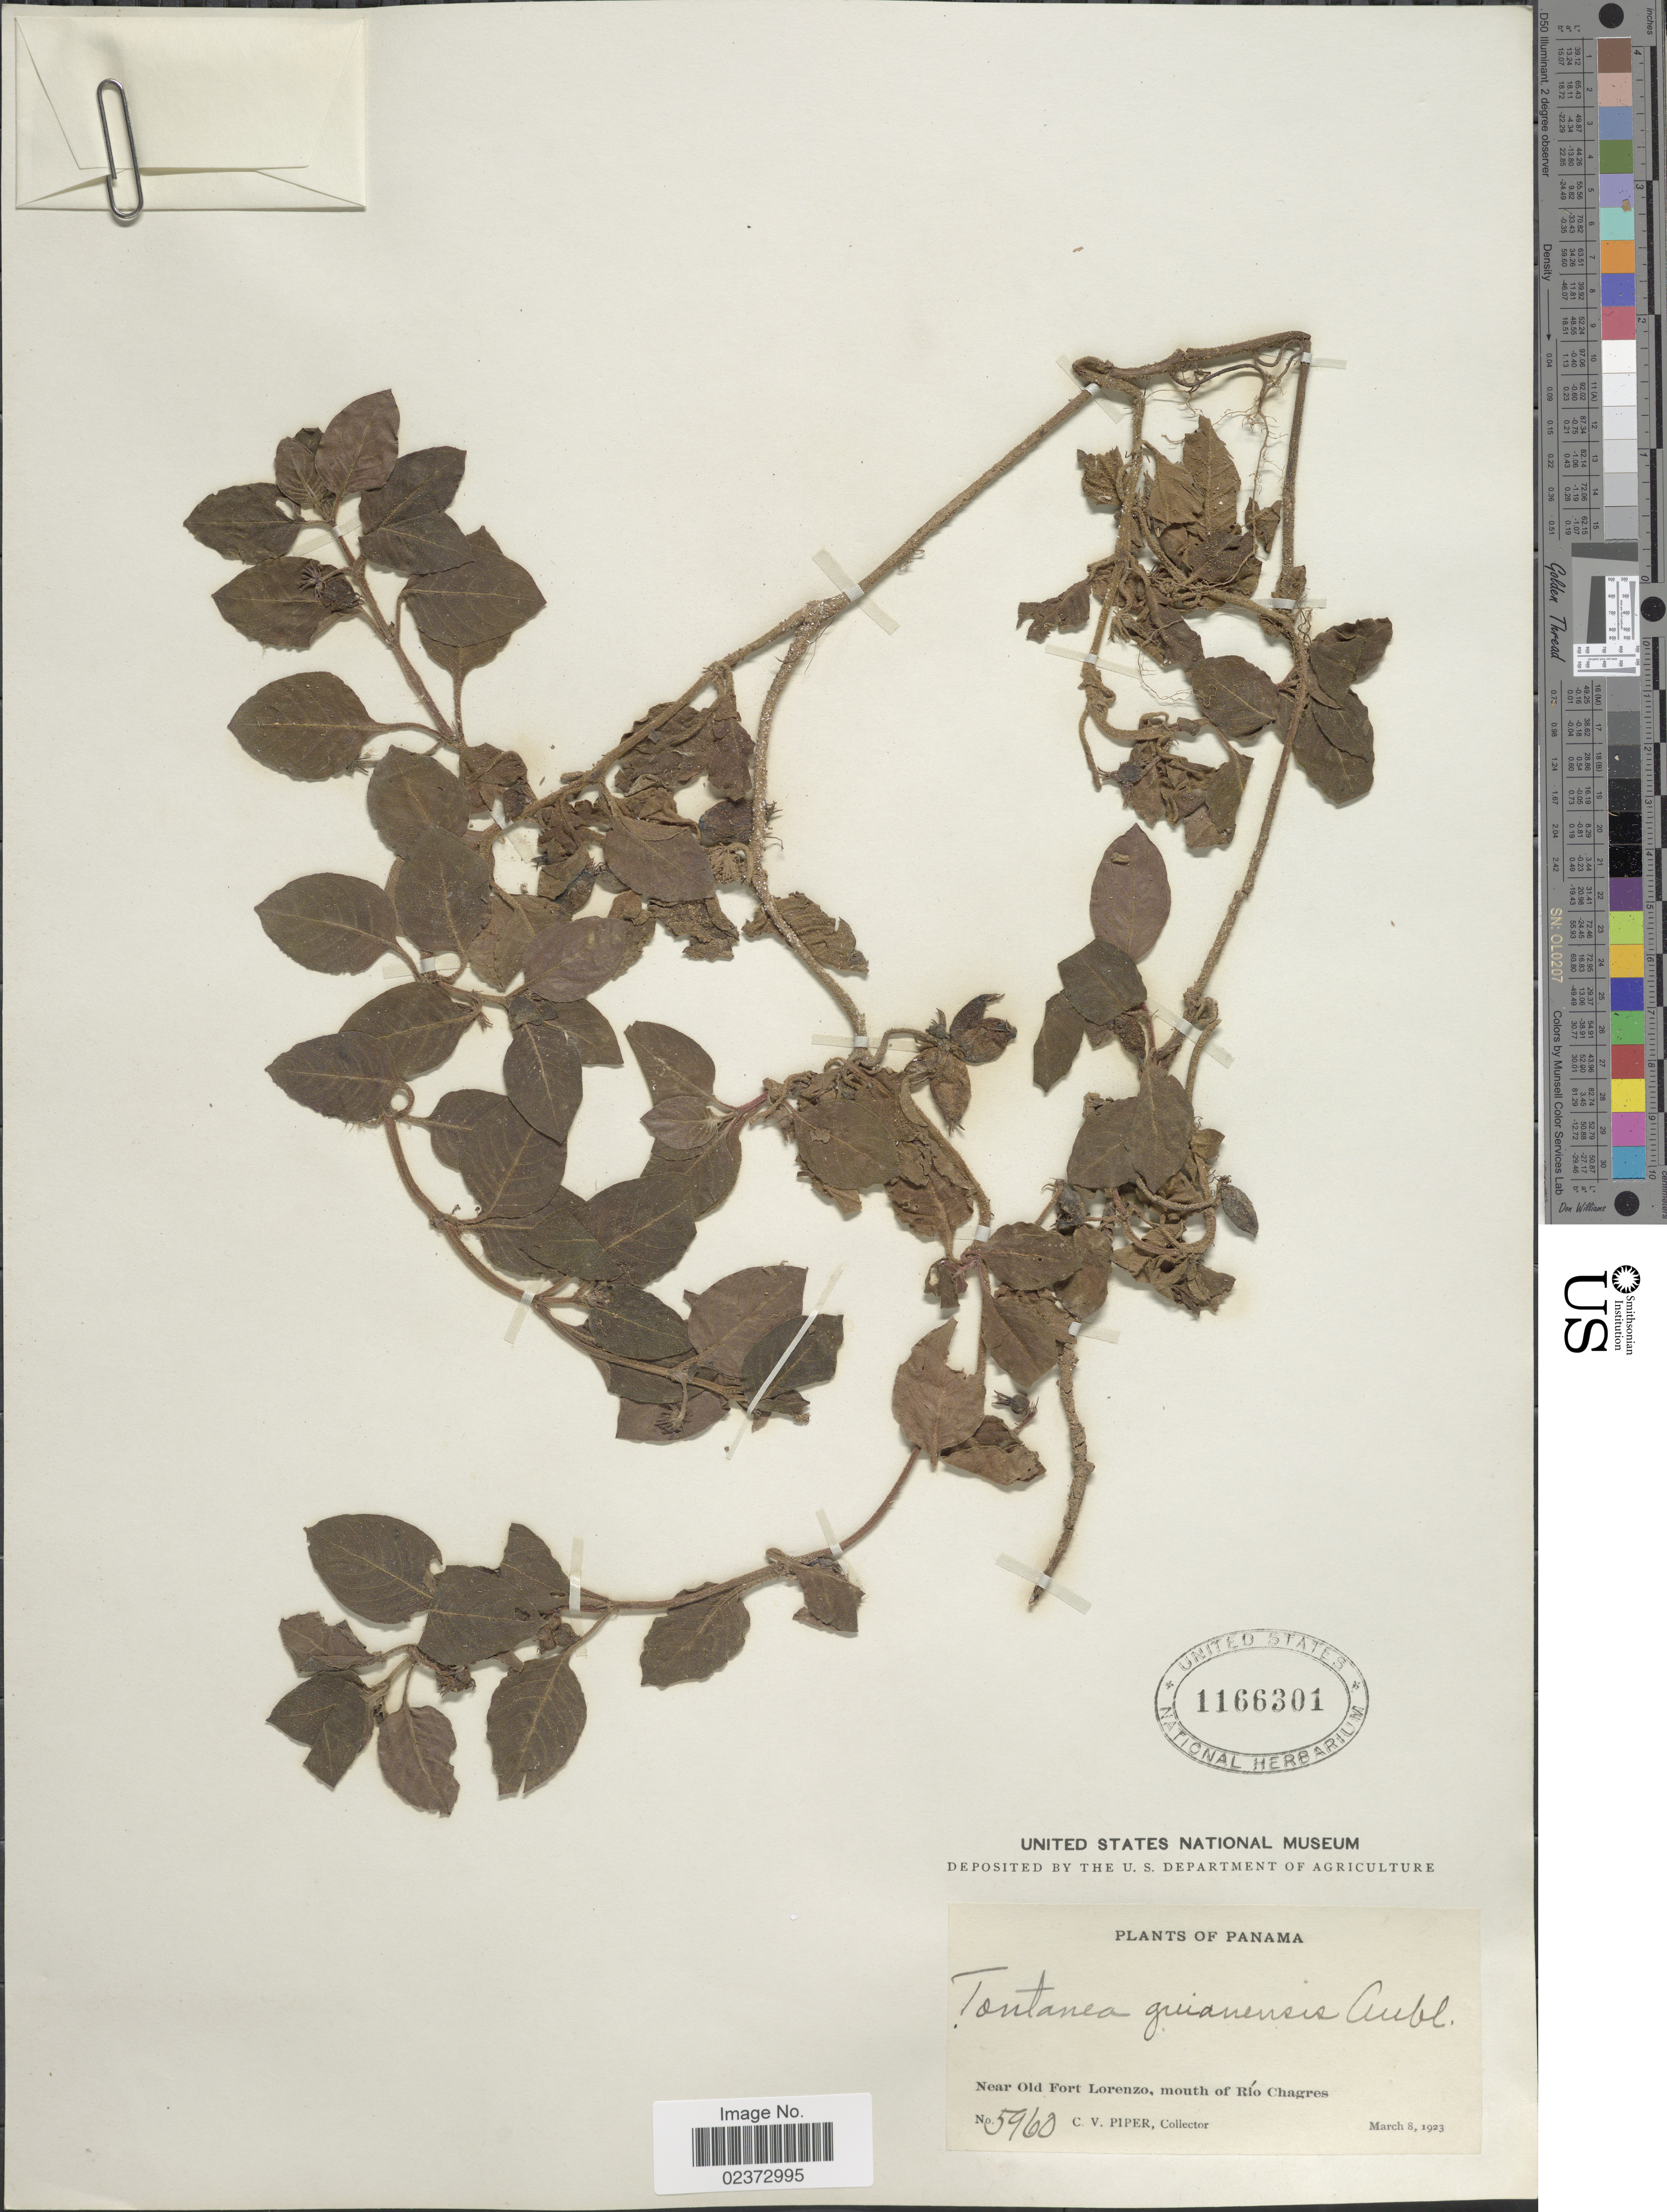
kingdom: Plantae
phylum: Tracheophyta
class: Magnoliopsida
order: Gentianales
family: Rubiaceae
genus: Coccocypselum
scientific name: Coccocypselum guianense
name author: (Aubl.) K. Schum.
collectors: C. V. Piper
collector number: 5960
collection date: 1923-03-08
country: Panama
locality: Near Old Fort Lorenzo, mouth of Rio Chagres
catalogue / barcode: US 1166301